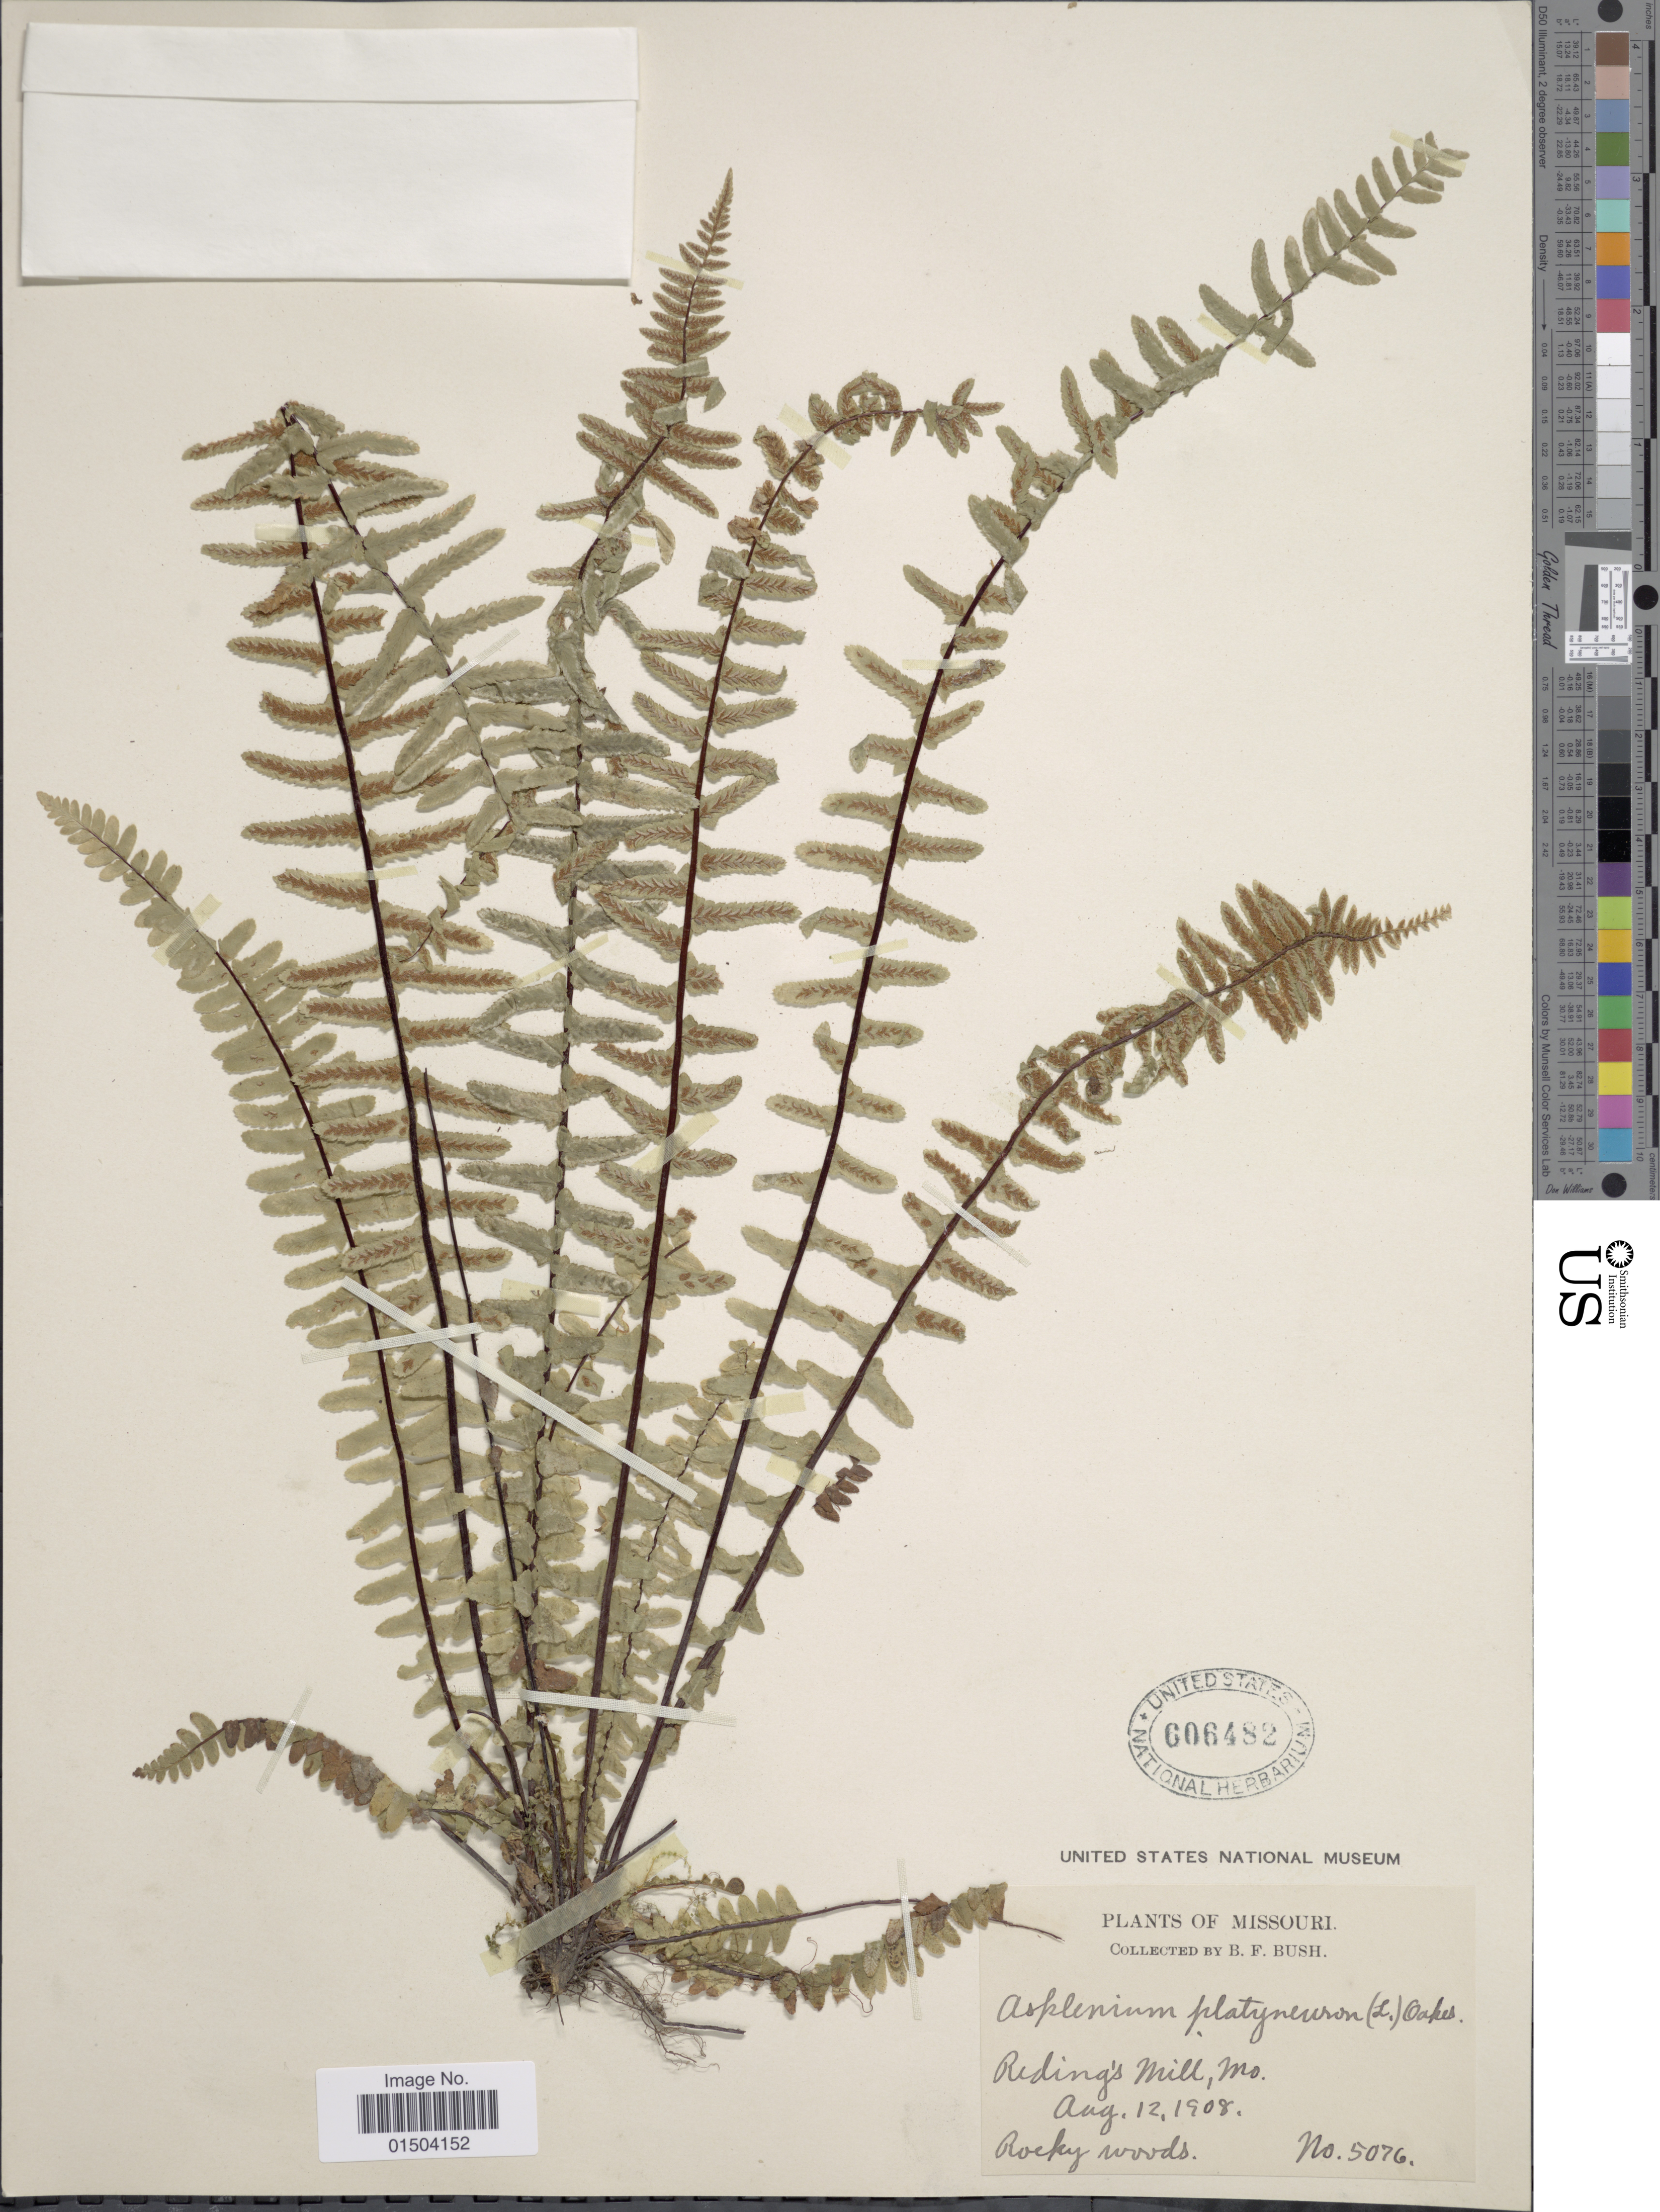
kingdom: Plantae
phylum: Tracheophyta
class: Polypodiopsida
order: Polypodiales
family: Aspleniaceae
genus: Asplenium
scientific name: Asplenium platyneuron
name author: (L.) Britton, Stearns & Poggenb.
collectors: B. F. Bush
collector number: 5076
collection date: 1908-08-12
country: United States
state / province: Missouri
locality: Reding's Mill.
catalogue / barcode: US 606482